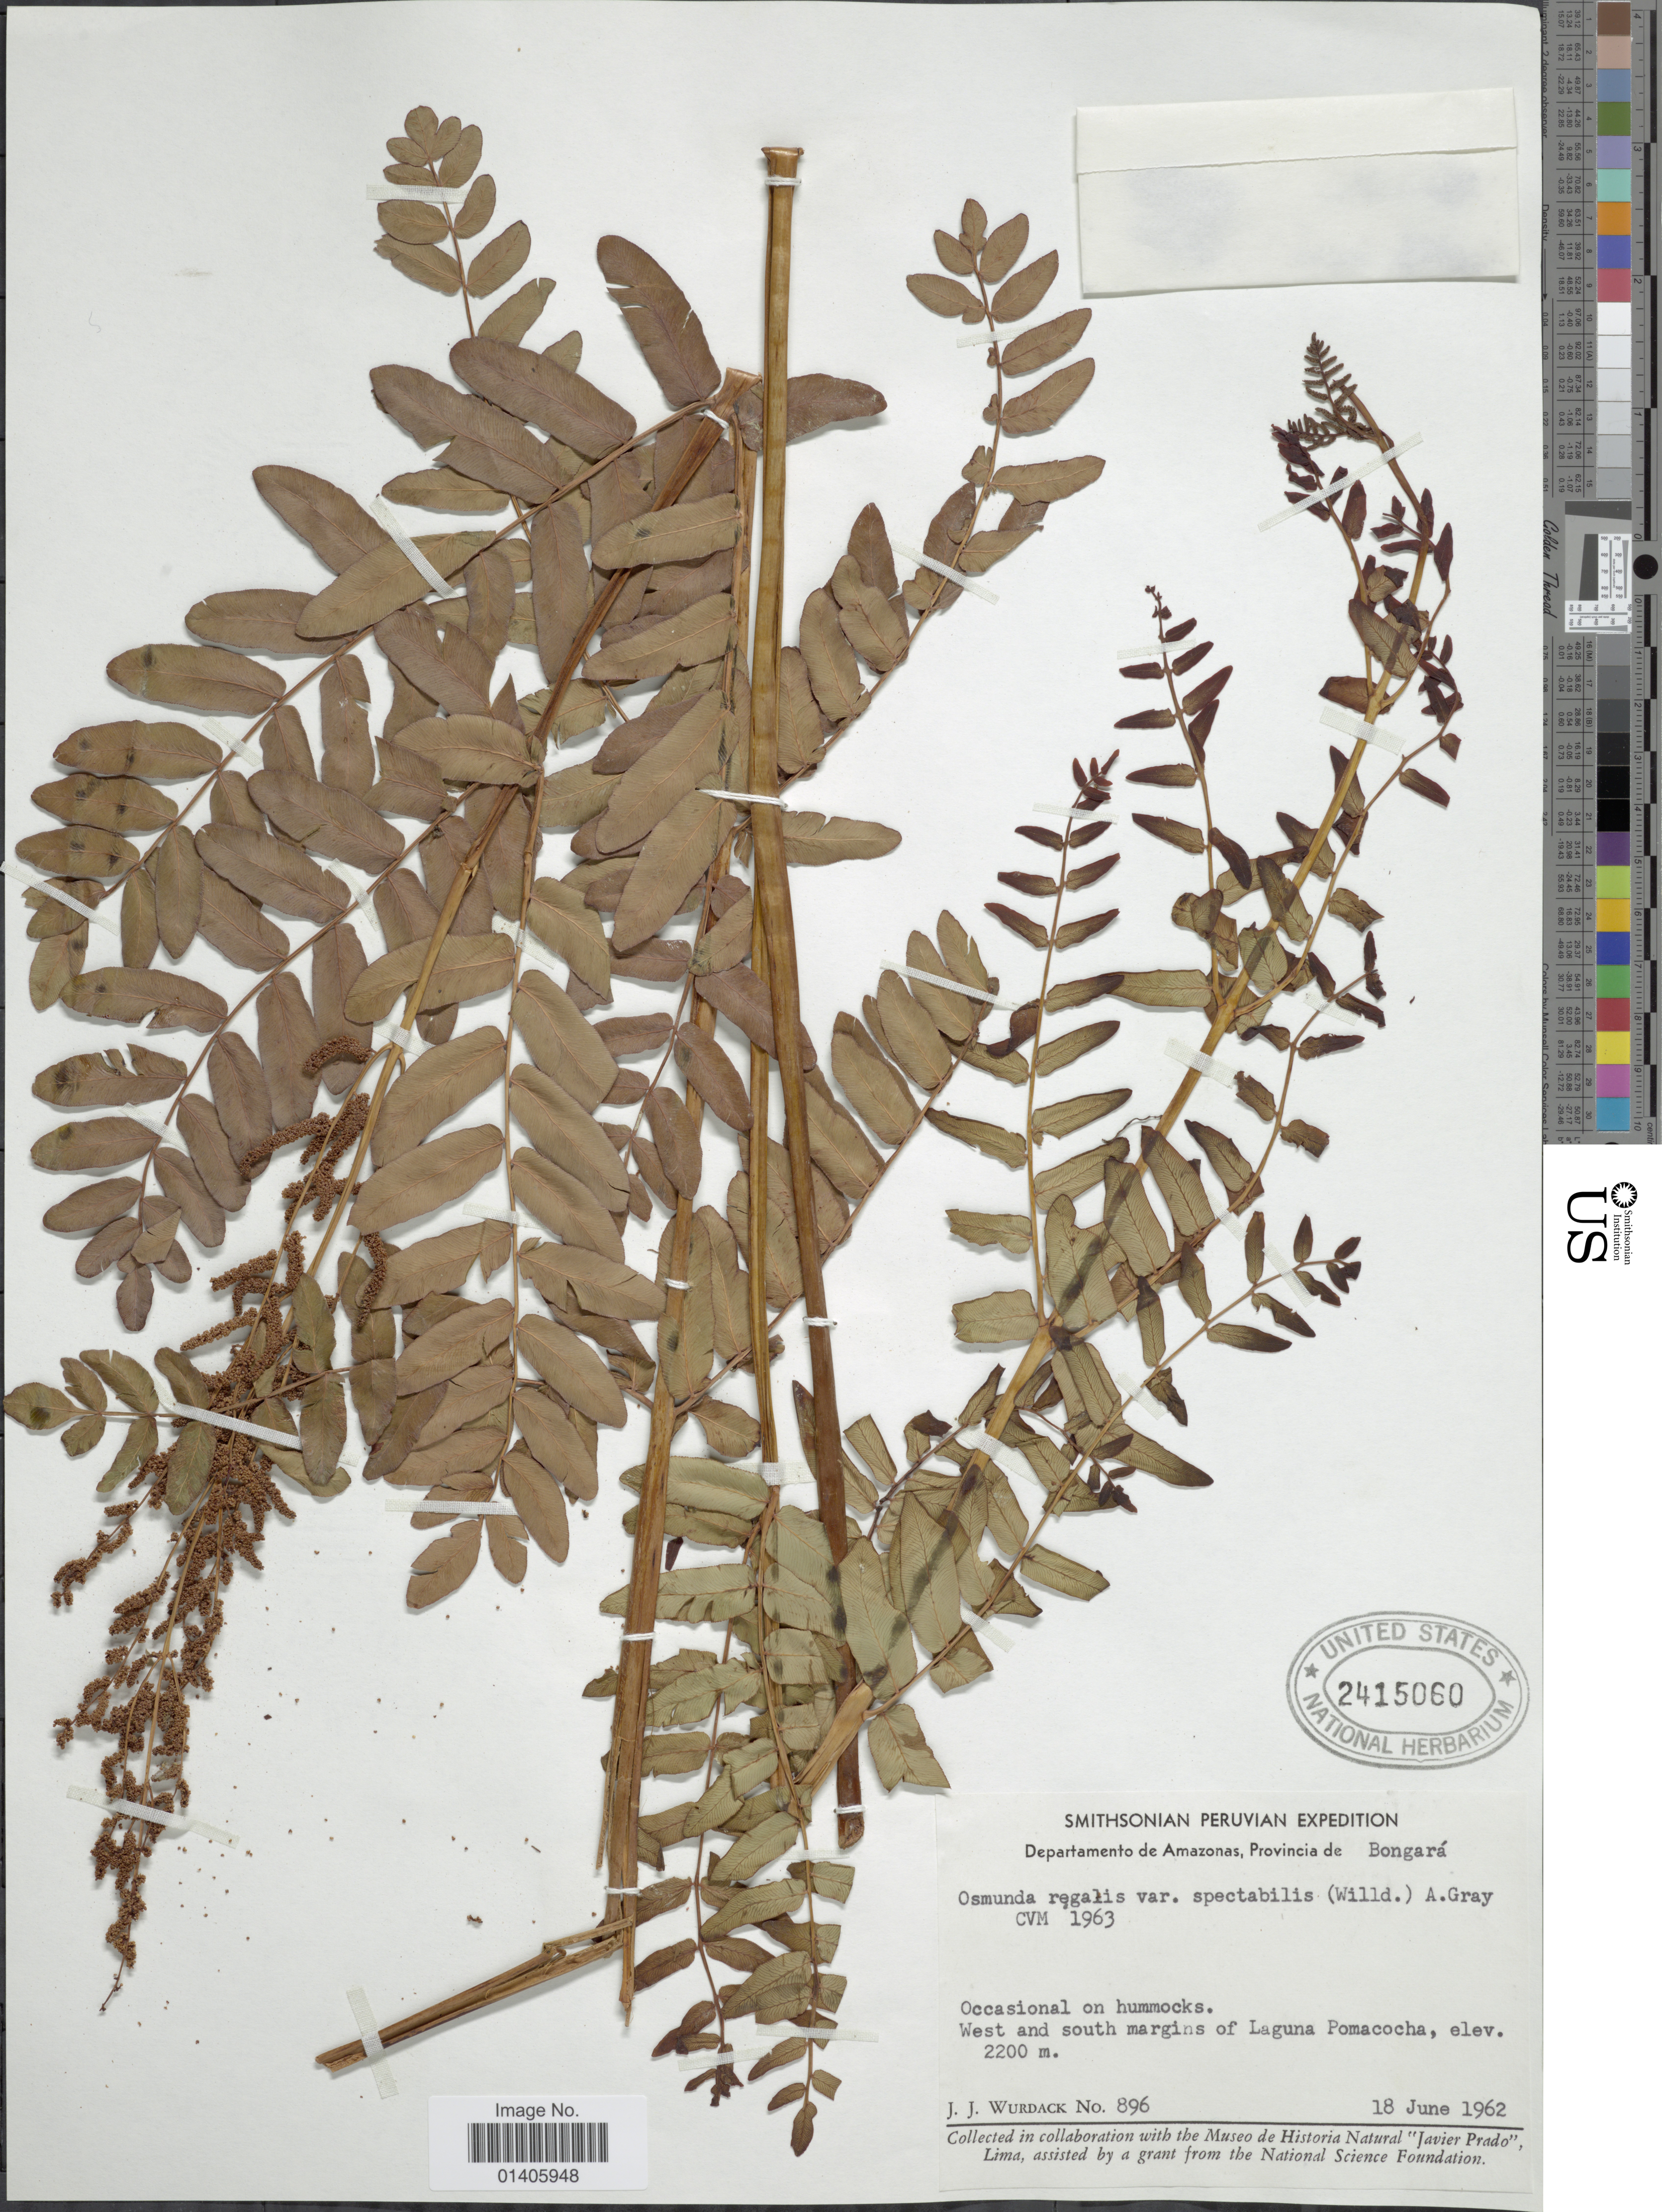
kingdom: Plantae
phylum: Tracheophyta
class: Polypodiopsida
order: Osmundales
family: Osmundaceae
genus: Osmunda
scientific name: Osmunda regalis var. palustris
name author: (Schrad.) C. Chr. ex Angely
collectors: J. J. Wurdack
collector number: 896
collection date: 1962-06-18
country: Peru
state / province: Amazonas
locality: Provincia de Bongará, West and south margins of Laguna Pomacocha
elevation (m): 2200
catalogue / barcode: US 2415060